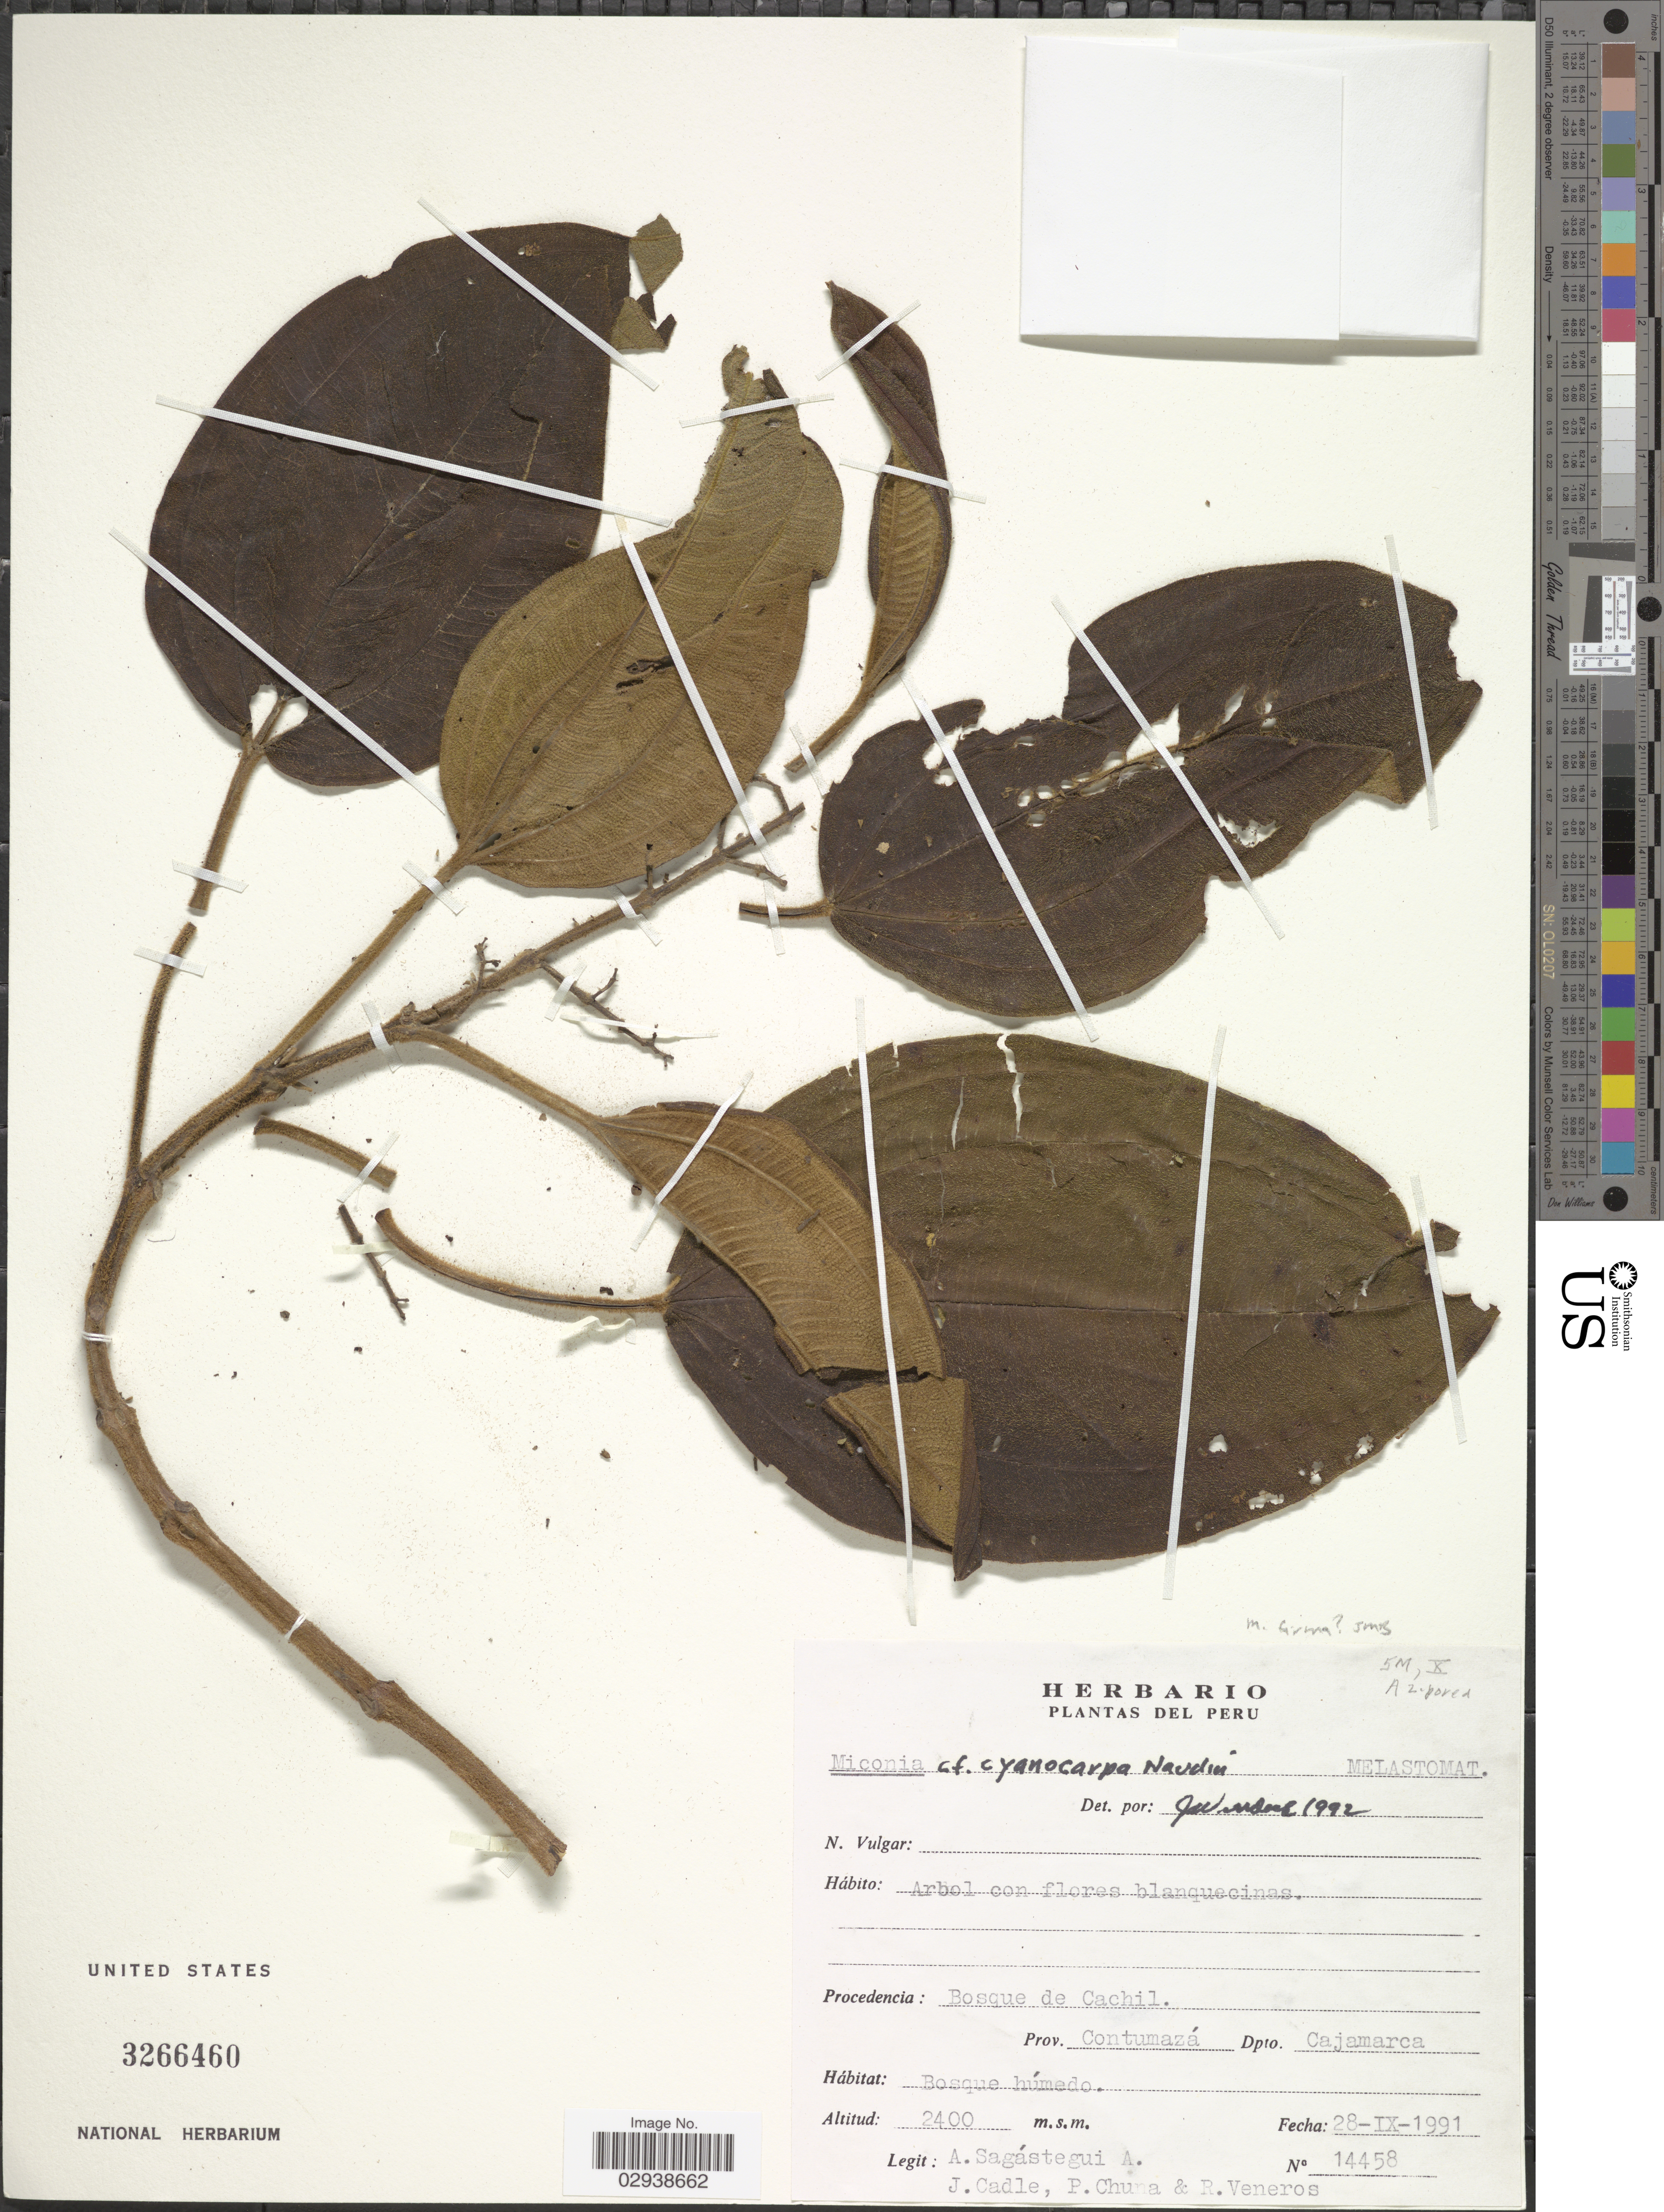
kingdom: Plantae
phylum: Tracheophyta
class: Magnoliopsida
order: Myrtales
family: Melastomataceae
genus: Miconia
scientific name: Miconia cyanocarpa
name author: Naudin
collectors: A. Sagástegui A., J. Cadle, P. Chuna & R. Veneros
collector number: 14458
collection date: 1991-09-28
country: Peru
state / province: Cajamarca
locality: Procedencia: Bosque de Cachil, Prov.: Contumazá, Dpto. Cajamarca.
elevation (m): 2400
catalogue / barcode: US 3266460